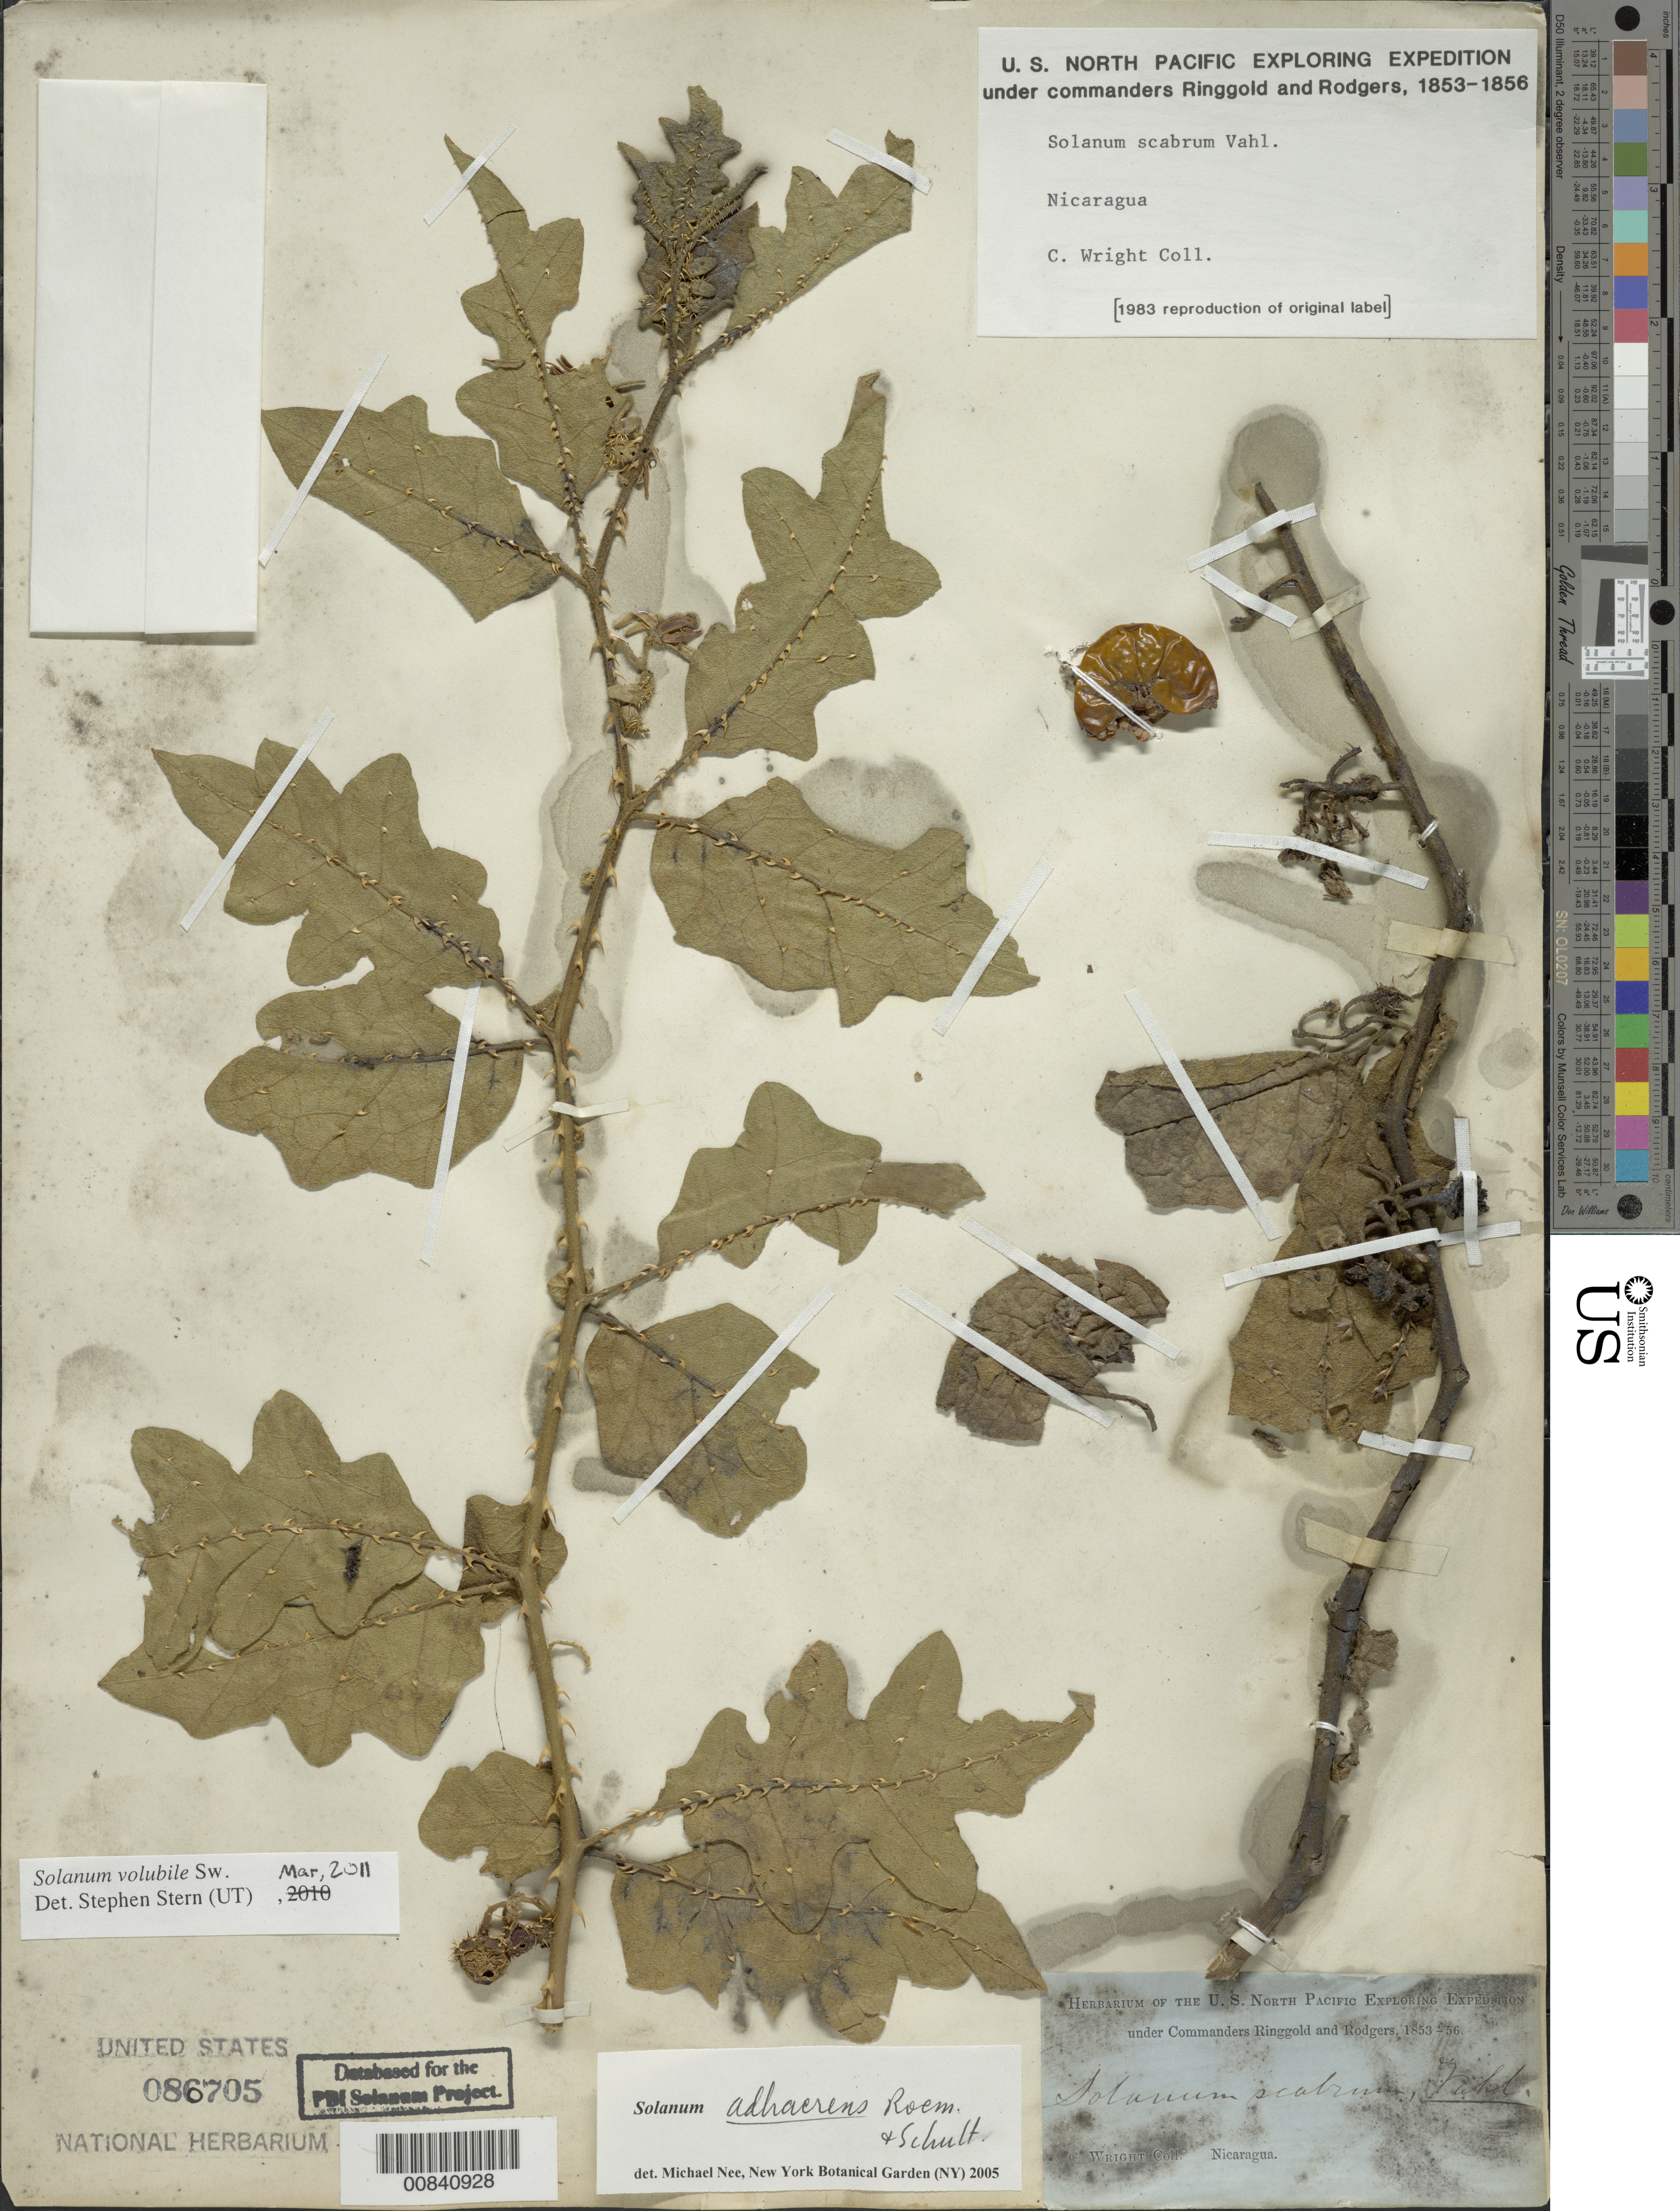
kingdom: Plantae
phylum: Tracheophyta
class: Magnoliopsida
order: Solanales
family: Solanaceae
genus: Solanum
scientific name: Solanum adhaerens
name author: Roem. & Schult.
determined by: Nee, Michael H.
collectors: C. Wright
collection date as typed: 1853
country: Nicaragua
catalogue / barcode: US 86705